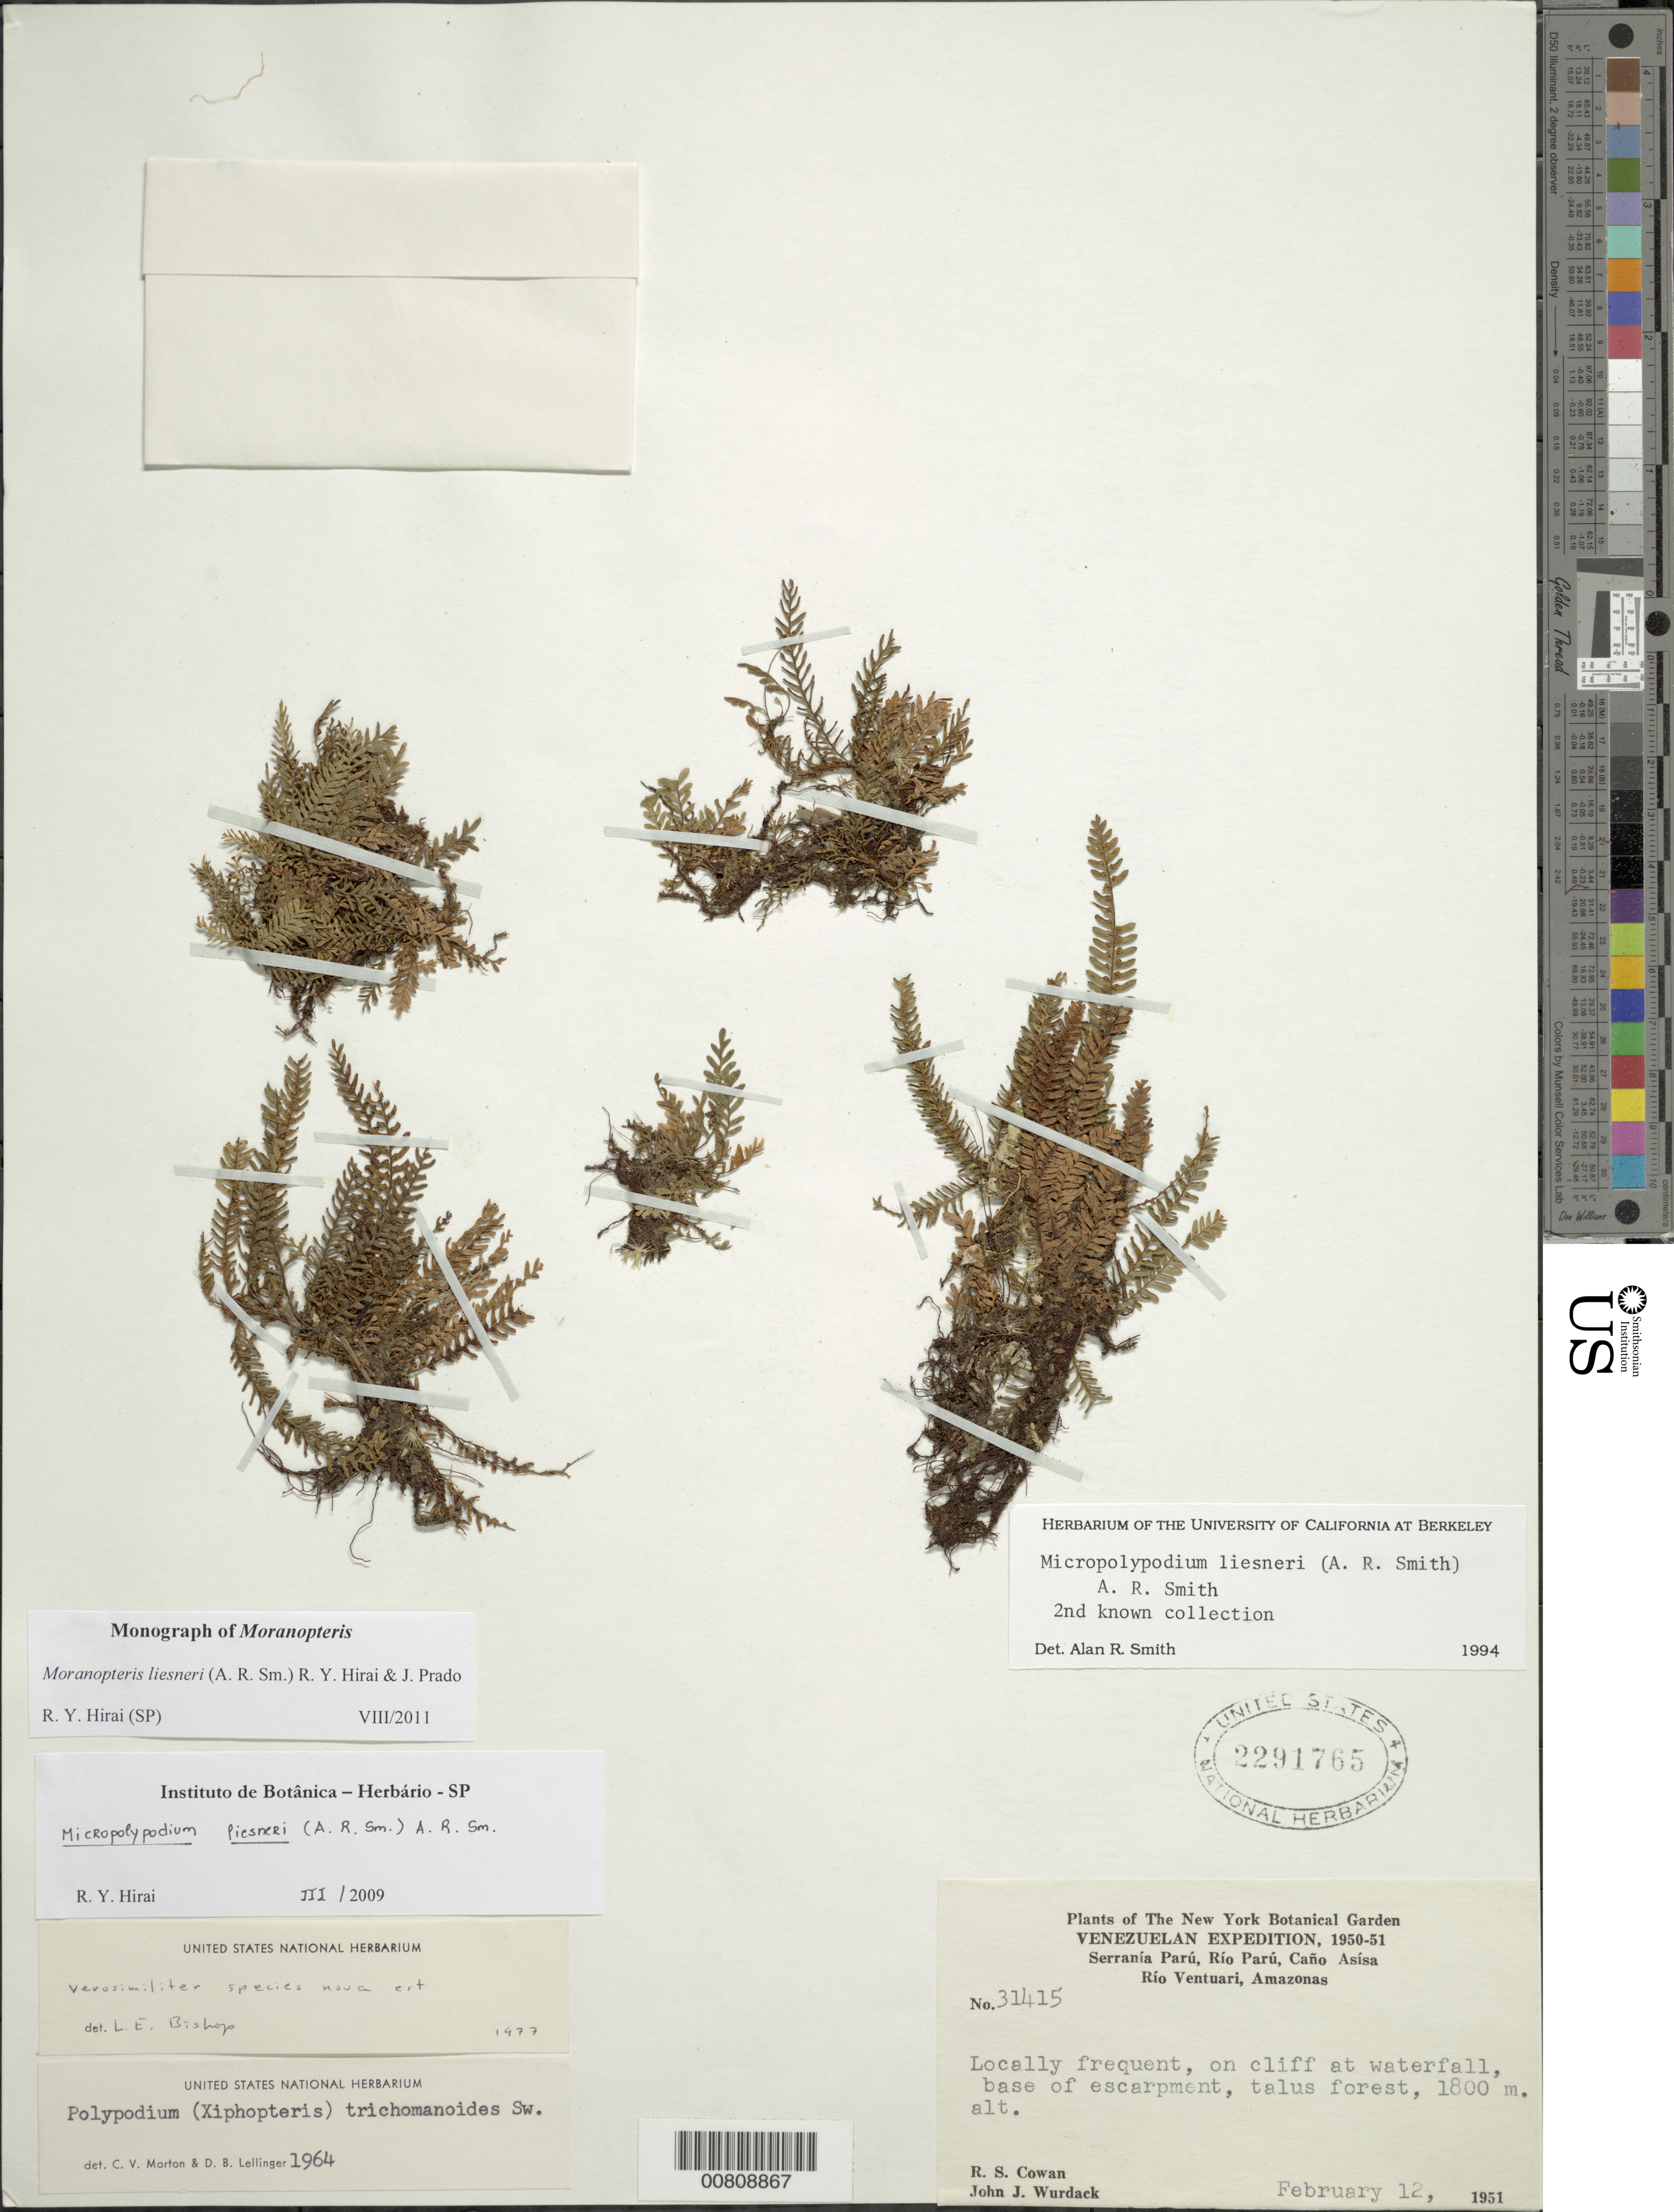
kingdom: Plantae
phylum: Tracheophyta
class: Polypodiopsida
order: Polypodiales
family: Polypodiaceae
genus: Moranopteris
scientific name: Moranopteris liesneri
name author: (A.R. Sm.) R. Y. Hirai & J. Prado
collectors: R. S. Cowan & J. J. Wurdack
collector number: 31415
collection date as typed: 12-Feb-51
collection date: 1951-02-12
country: Venezuela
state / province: Amazonas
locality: Serranía Parú, Río Parú, Caño Asísa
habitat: Cliff at waterfall, base of escarpment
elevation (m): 1800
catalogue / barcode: US 2291765